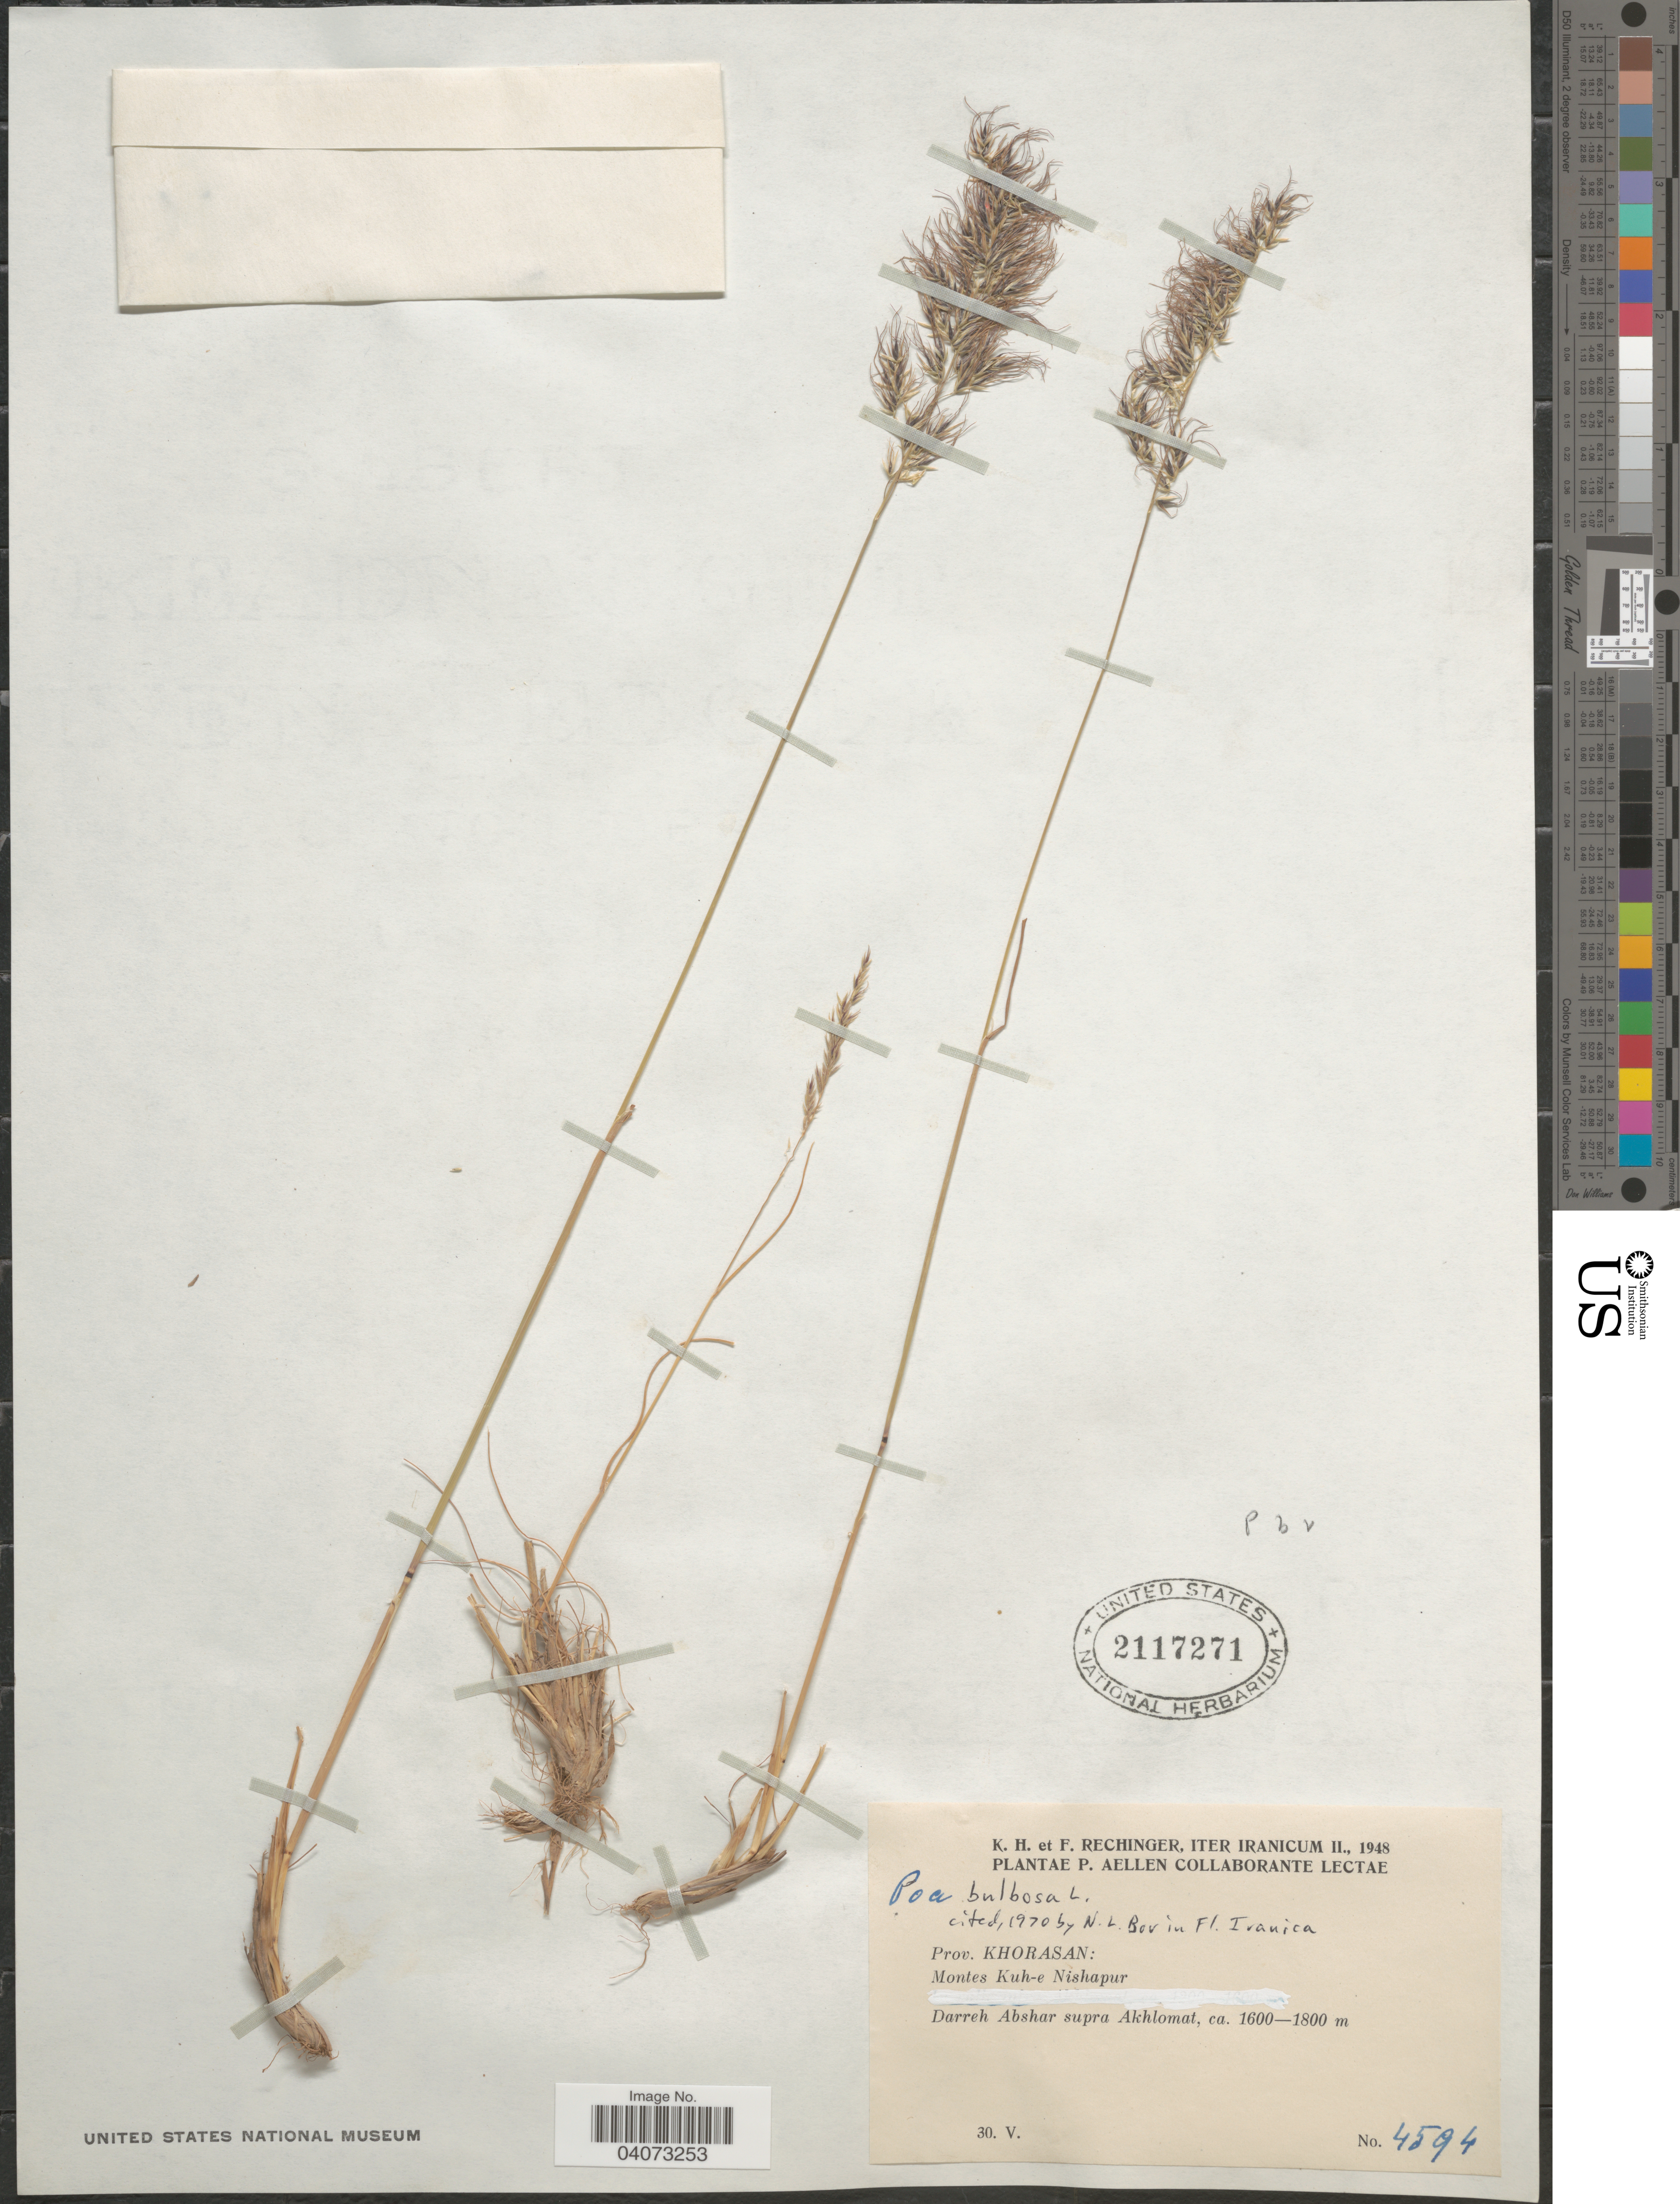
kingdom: Plantae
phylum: Tracheophyta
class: Liliopsida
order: Poales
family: Poaceae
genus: Poa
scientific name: Poa bulbosa subsp. bulbosa var. vivipara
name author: Koeler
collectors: K. H. Rechinger & F. Rechinger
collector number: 4594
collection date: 1948-05-30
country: Iran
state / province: Khorasan [obsolete]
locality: Iter Iranicum II., 1948. Montes Kuh-e Nishapur. Darreh Abshar supra Akhlomat.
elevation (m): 1600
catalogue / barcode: US 2117271